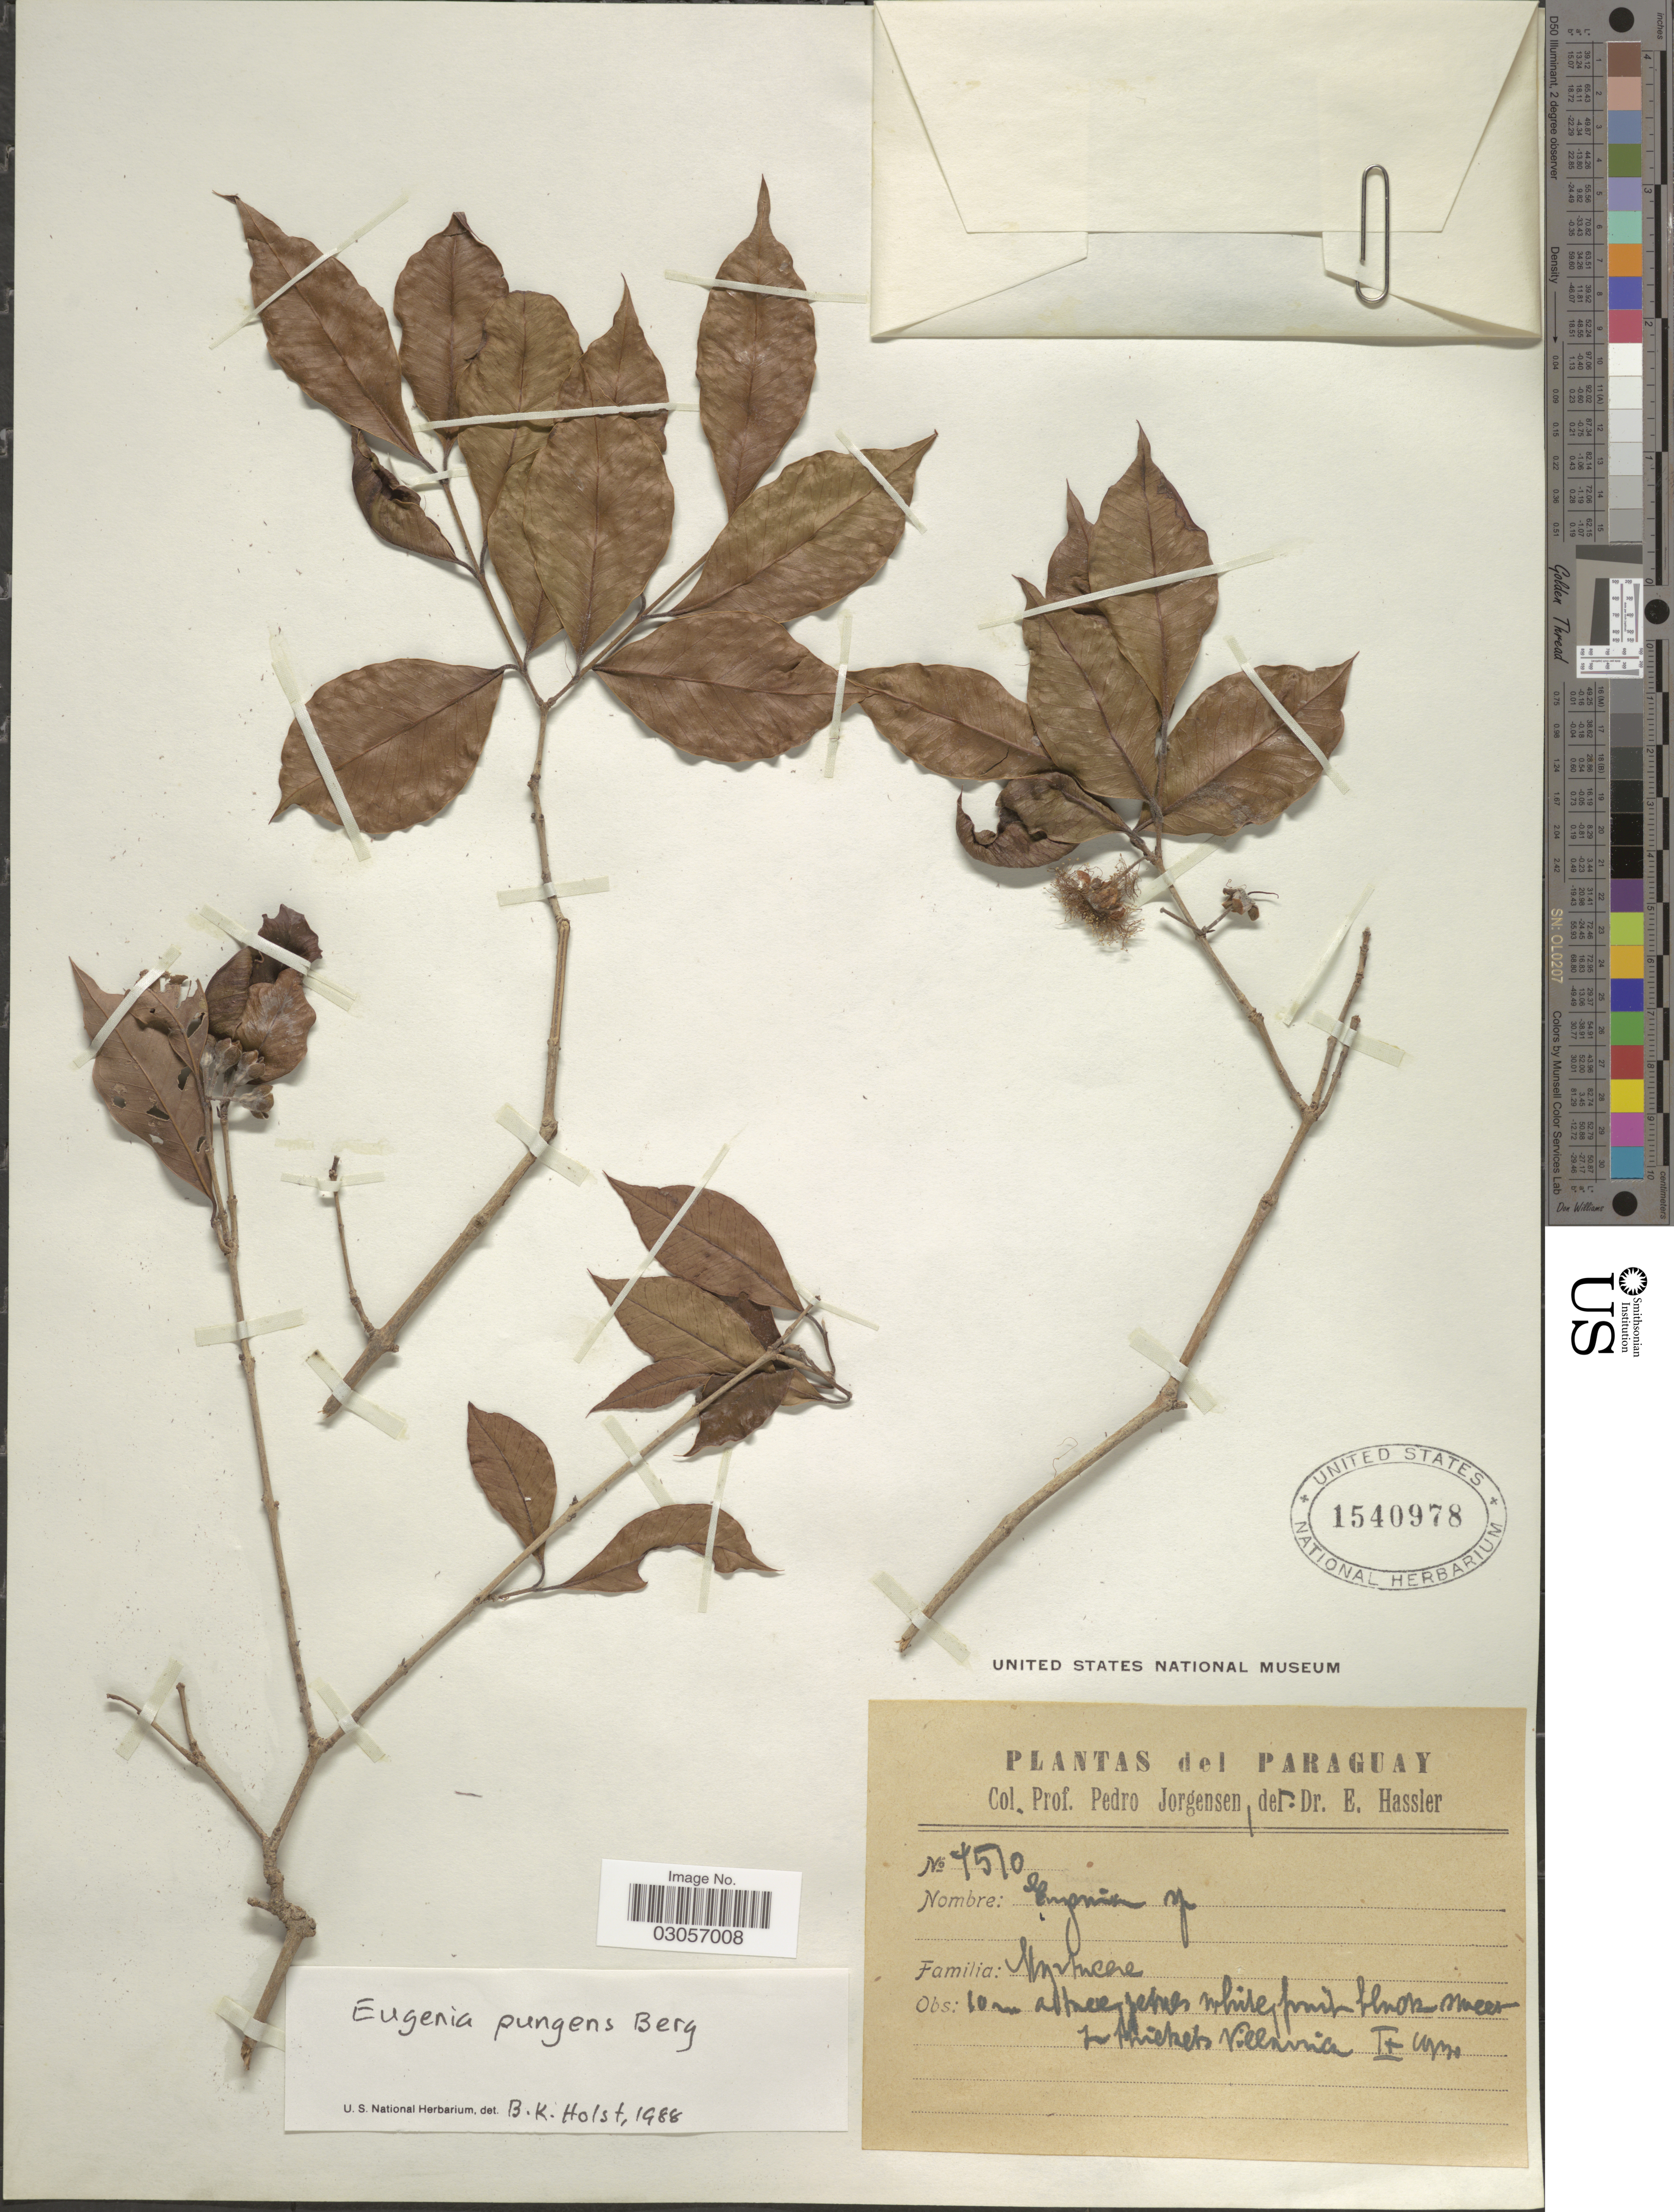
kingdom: Plantae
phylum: Tracheophyta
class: Magnoliopsida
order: Myrtales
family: Myrtaceae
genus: Myrcianthes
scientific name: Myrcianthes pungens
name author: (O. Berg) D. Legrand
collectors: P. Jörgensen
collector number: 4510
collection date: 1930-09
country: Paraguay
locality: In thickets Villarica.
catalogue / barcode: US 1540978